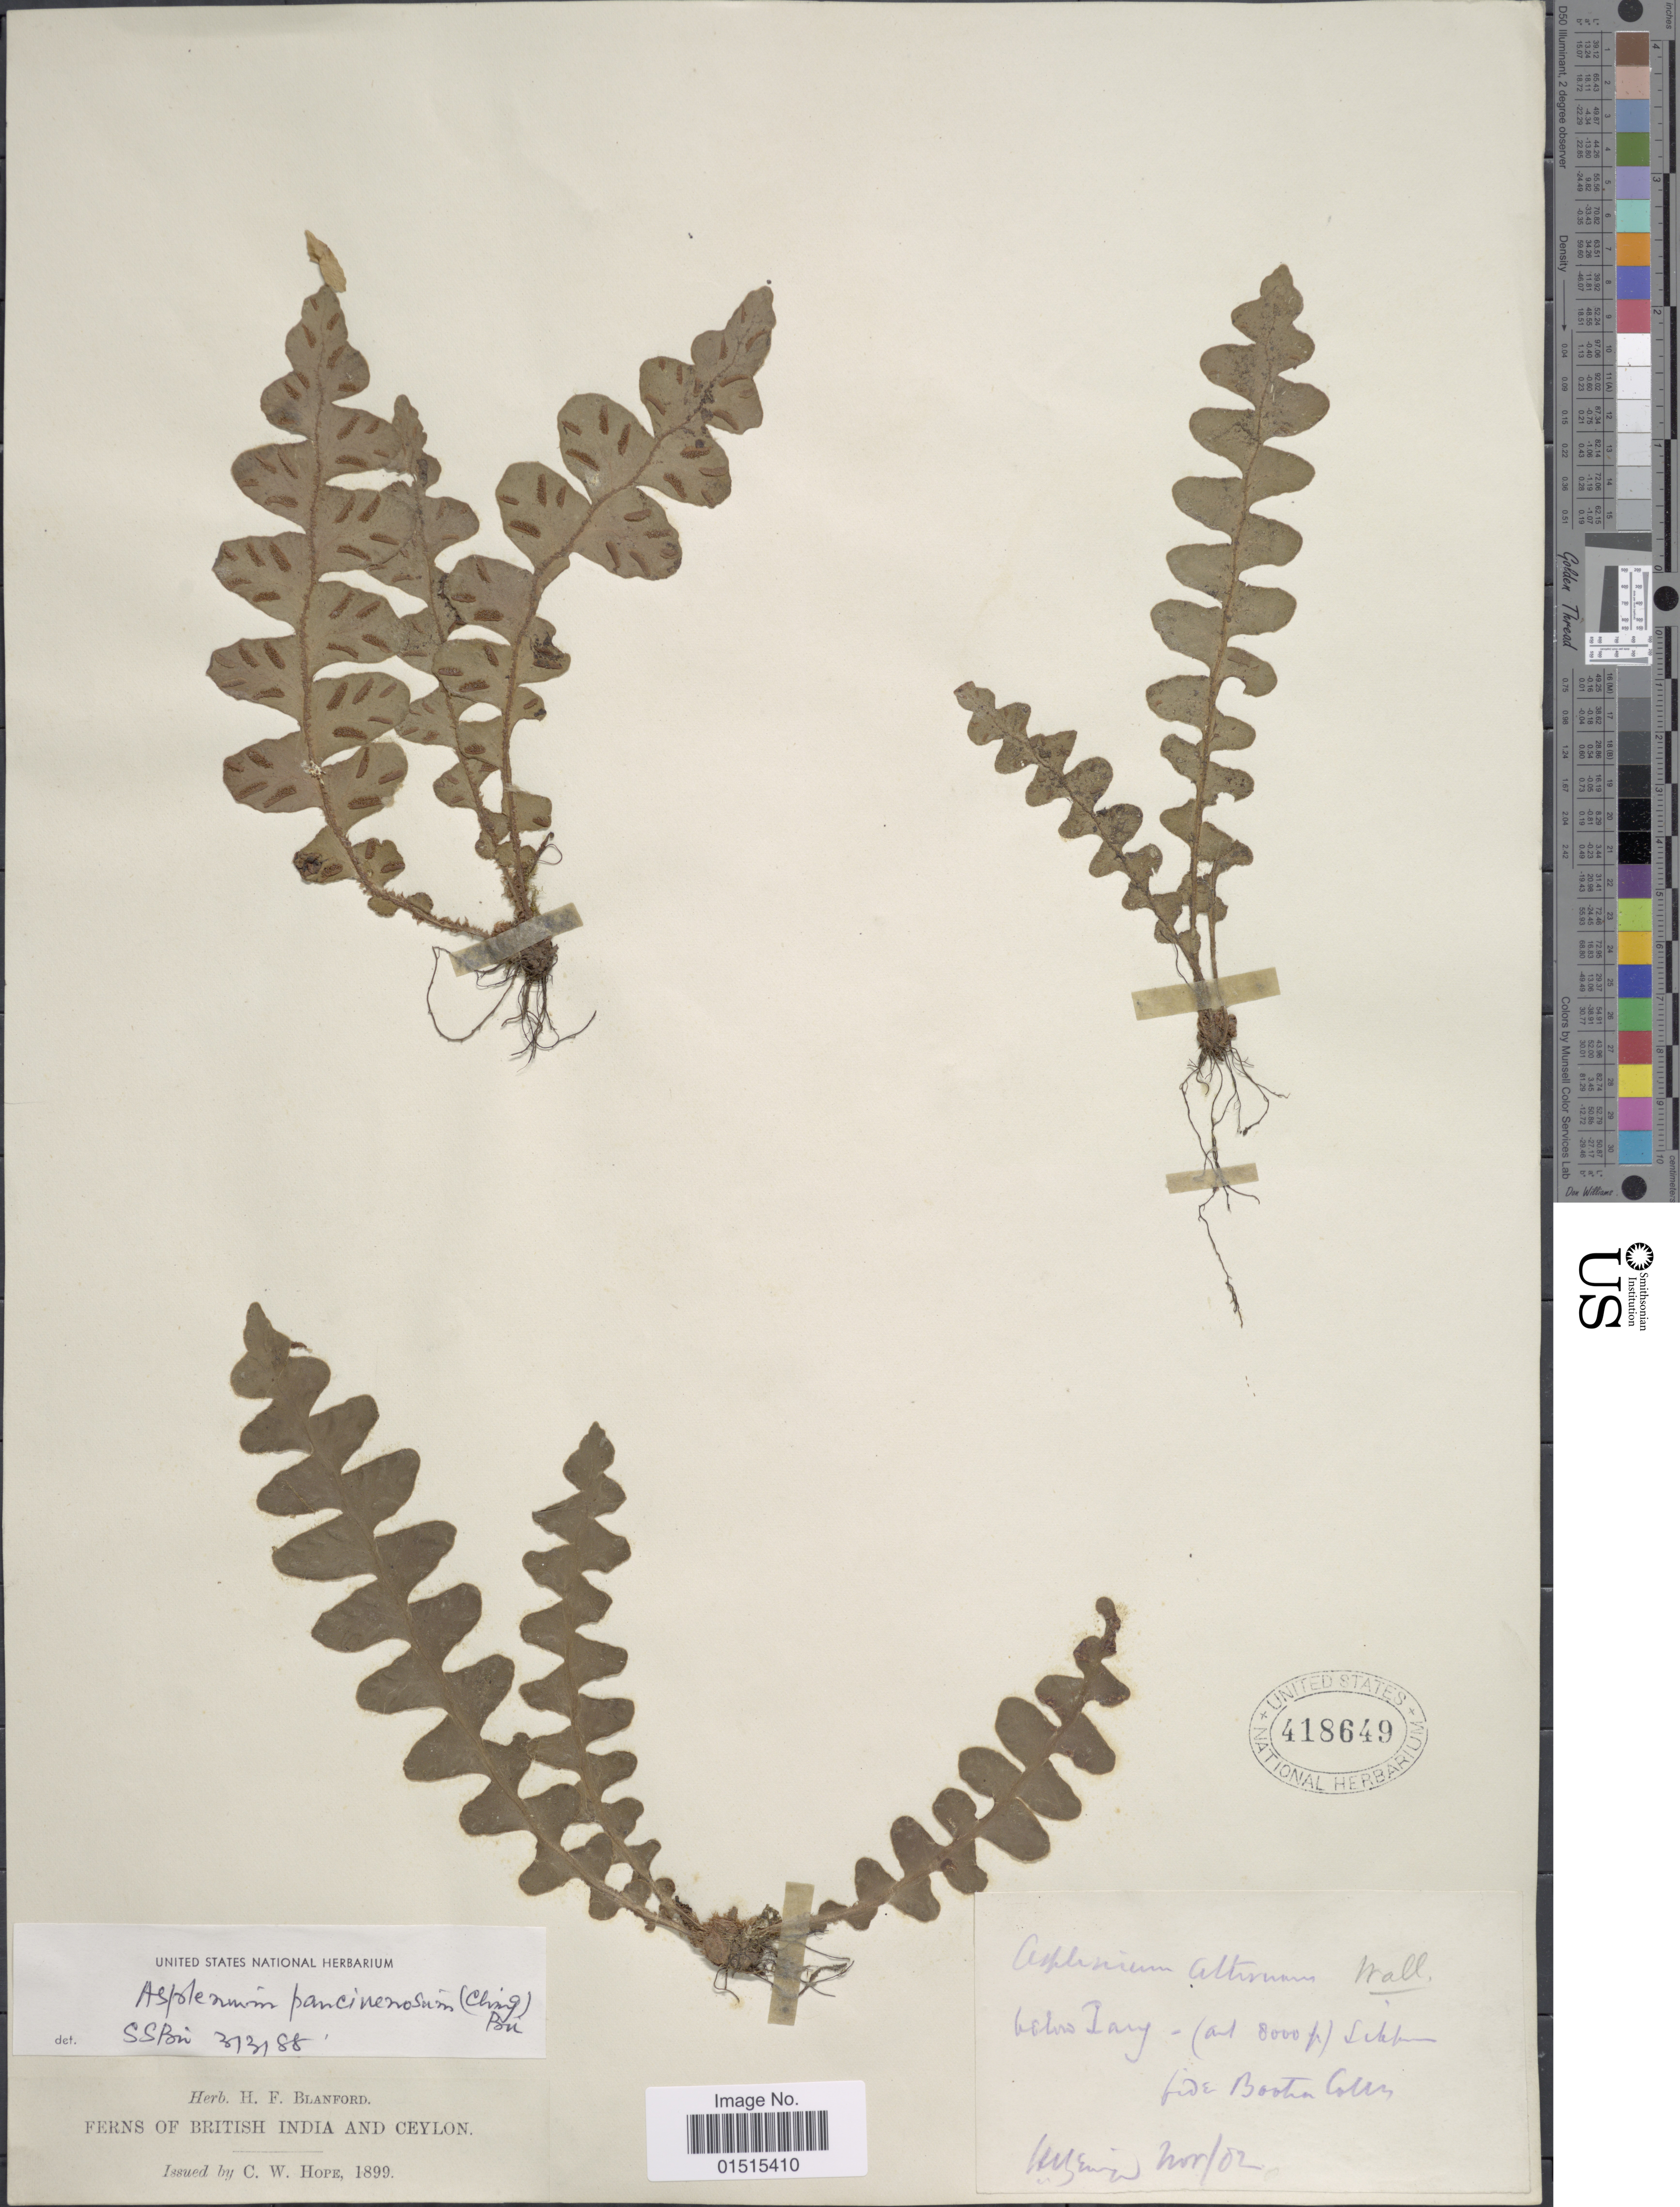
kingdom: Plantae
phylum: Tracheophyta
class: Polypodiopsida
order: Polypodiales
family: Aspleniaceae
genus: Asplenium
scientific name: Asplenium paucivenosum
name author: (Ching) Bir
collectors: C. W. Hope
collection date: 1899-11-02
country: Sri Lanka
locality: British India and Ceylon, below Iary, Sikh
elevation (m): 2438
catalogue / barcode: US 418649